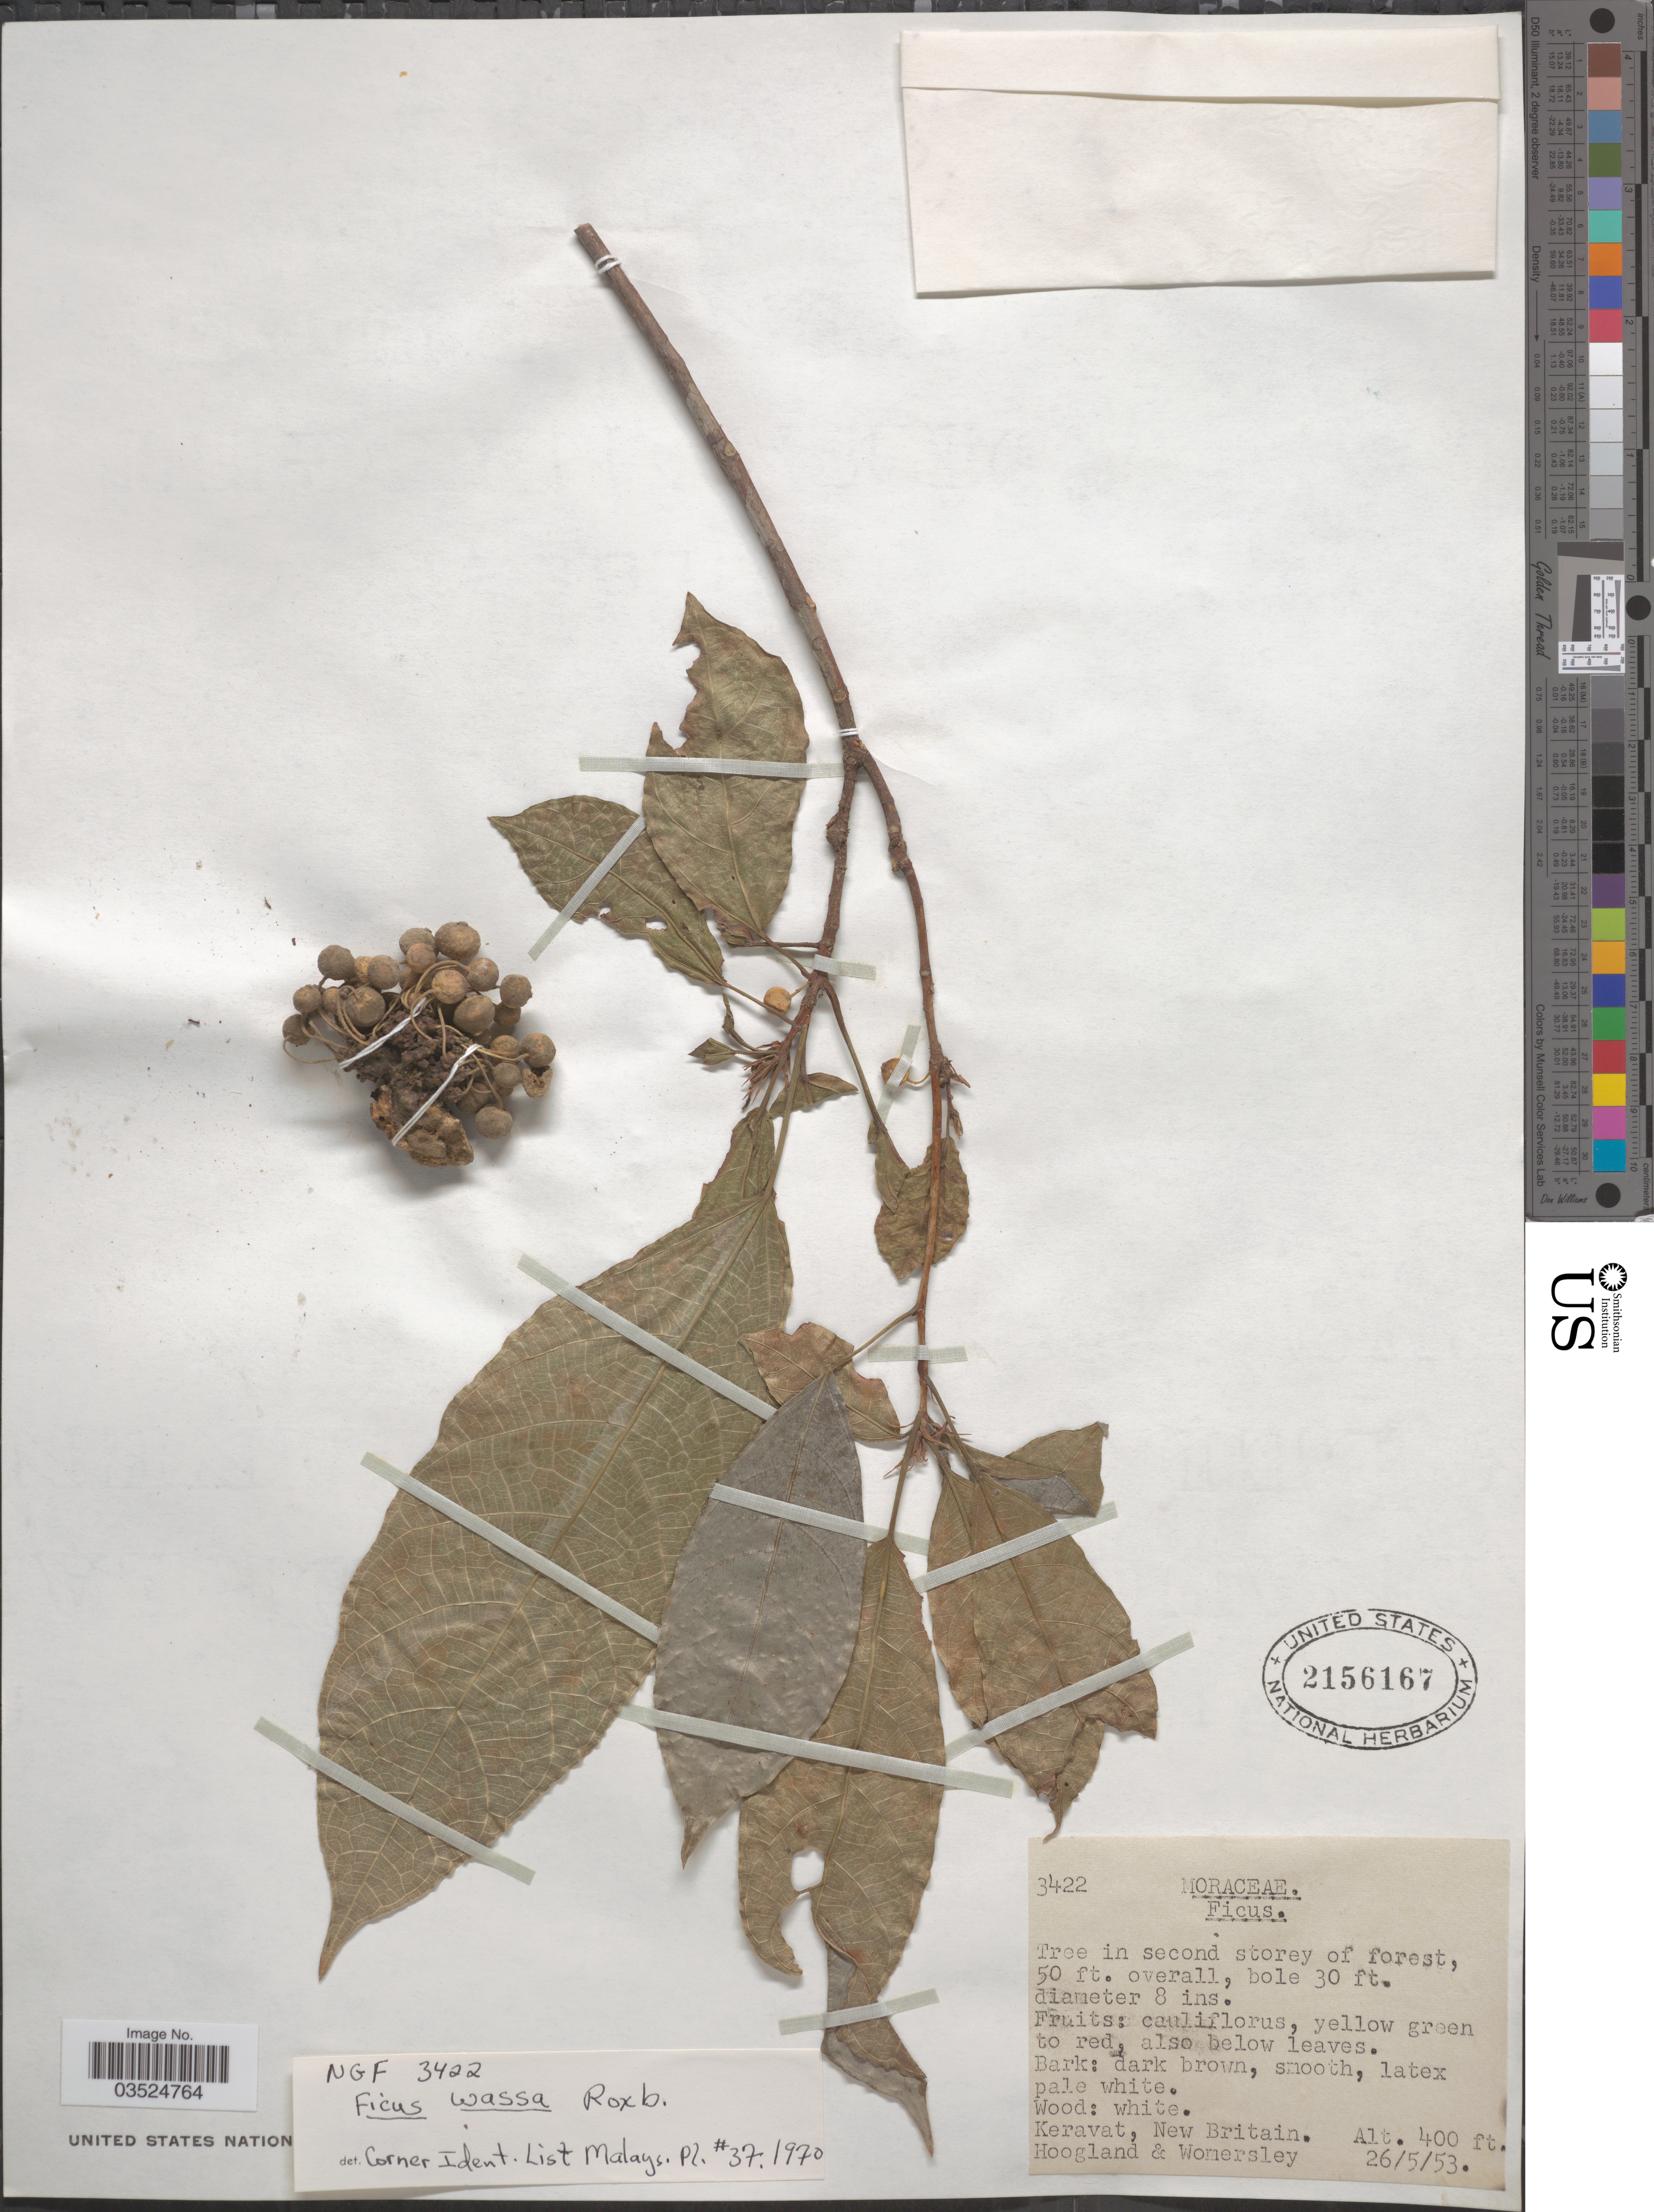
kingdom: Plantae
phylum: Tracheophyta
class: Magnoliopsida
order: Rosales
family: Moraceae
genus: Ficus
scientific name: Ficus wassa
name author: Roxb.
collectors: Hoogland & Womersley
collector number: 3422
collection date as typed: Transcribed d/m/y: 26/5/53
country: Papua New Guinea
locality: Keravat, New Britain.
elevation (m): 122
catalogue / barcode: US 2156167